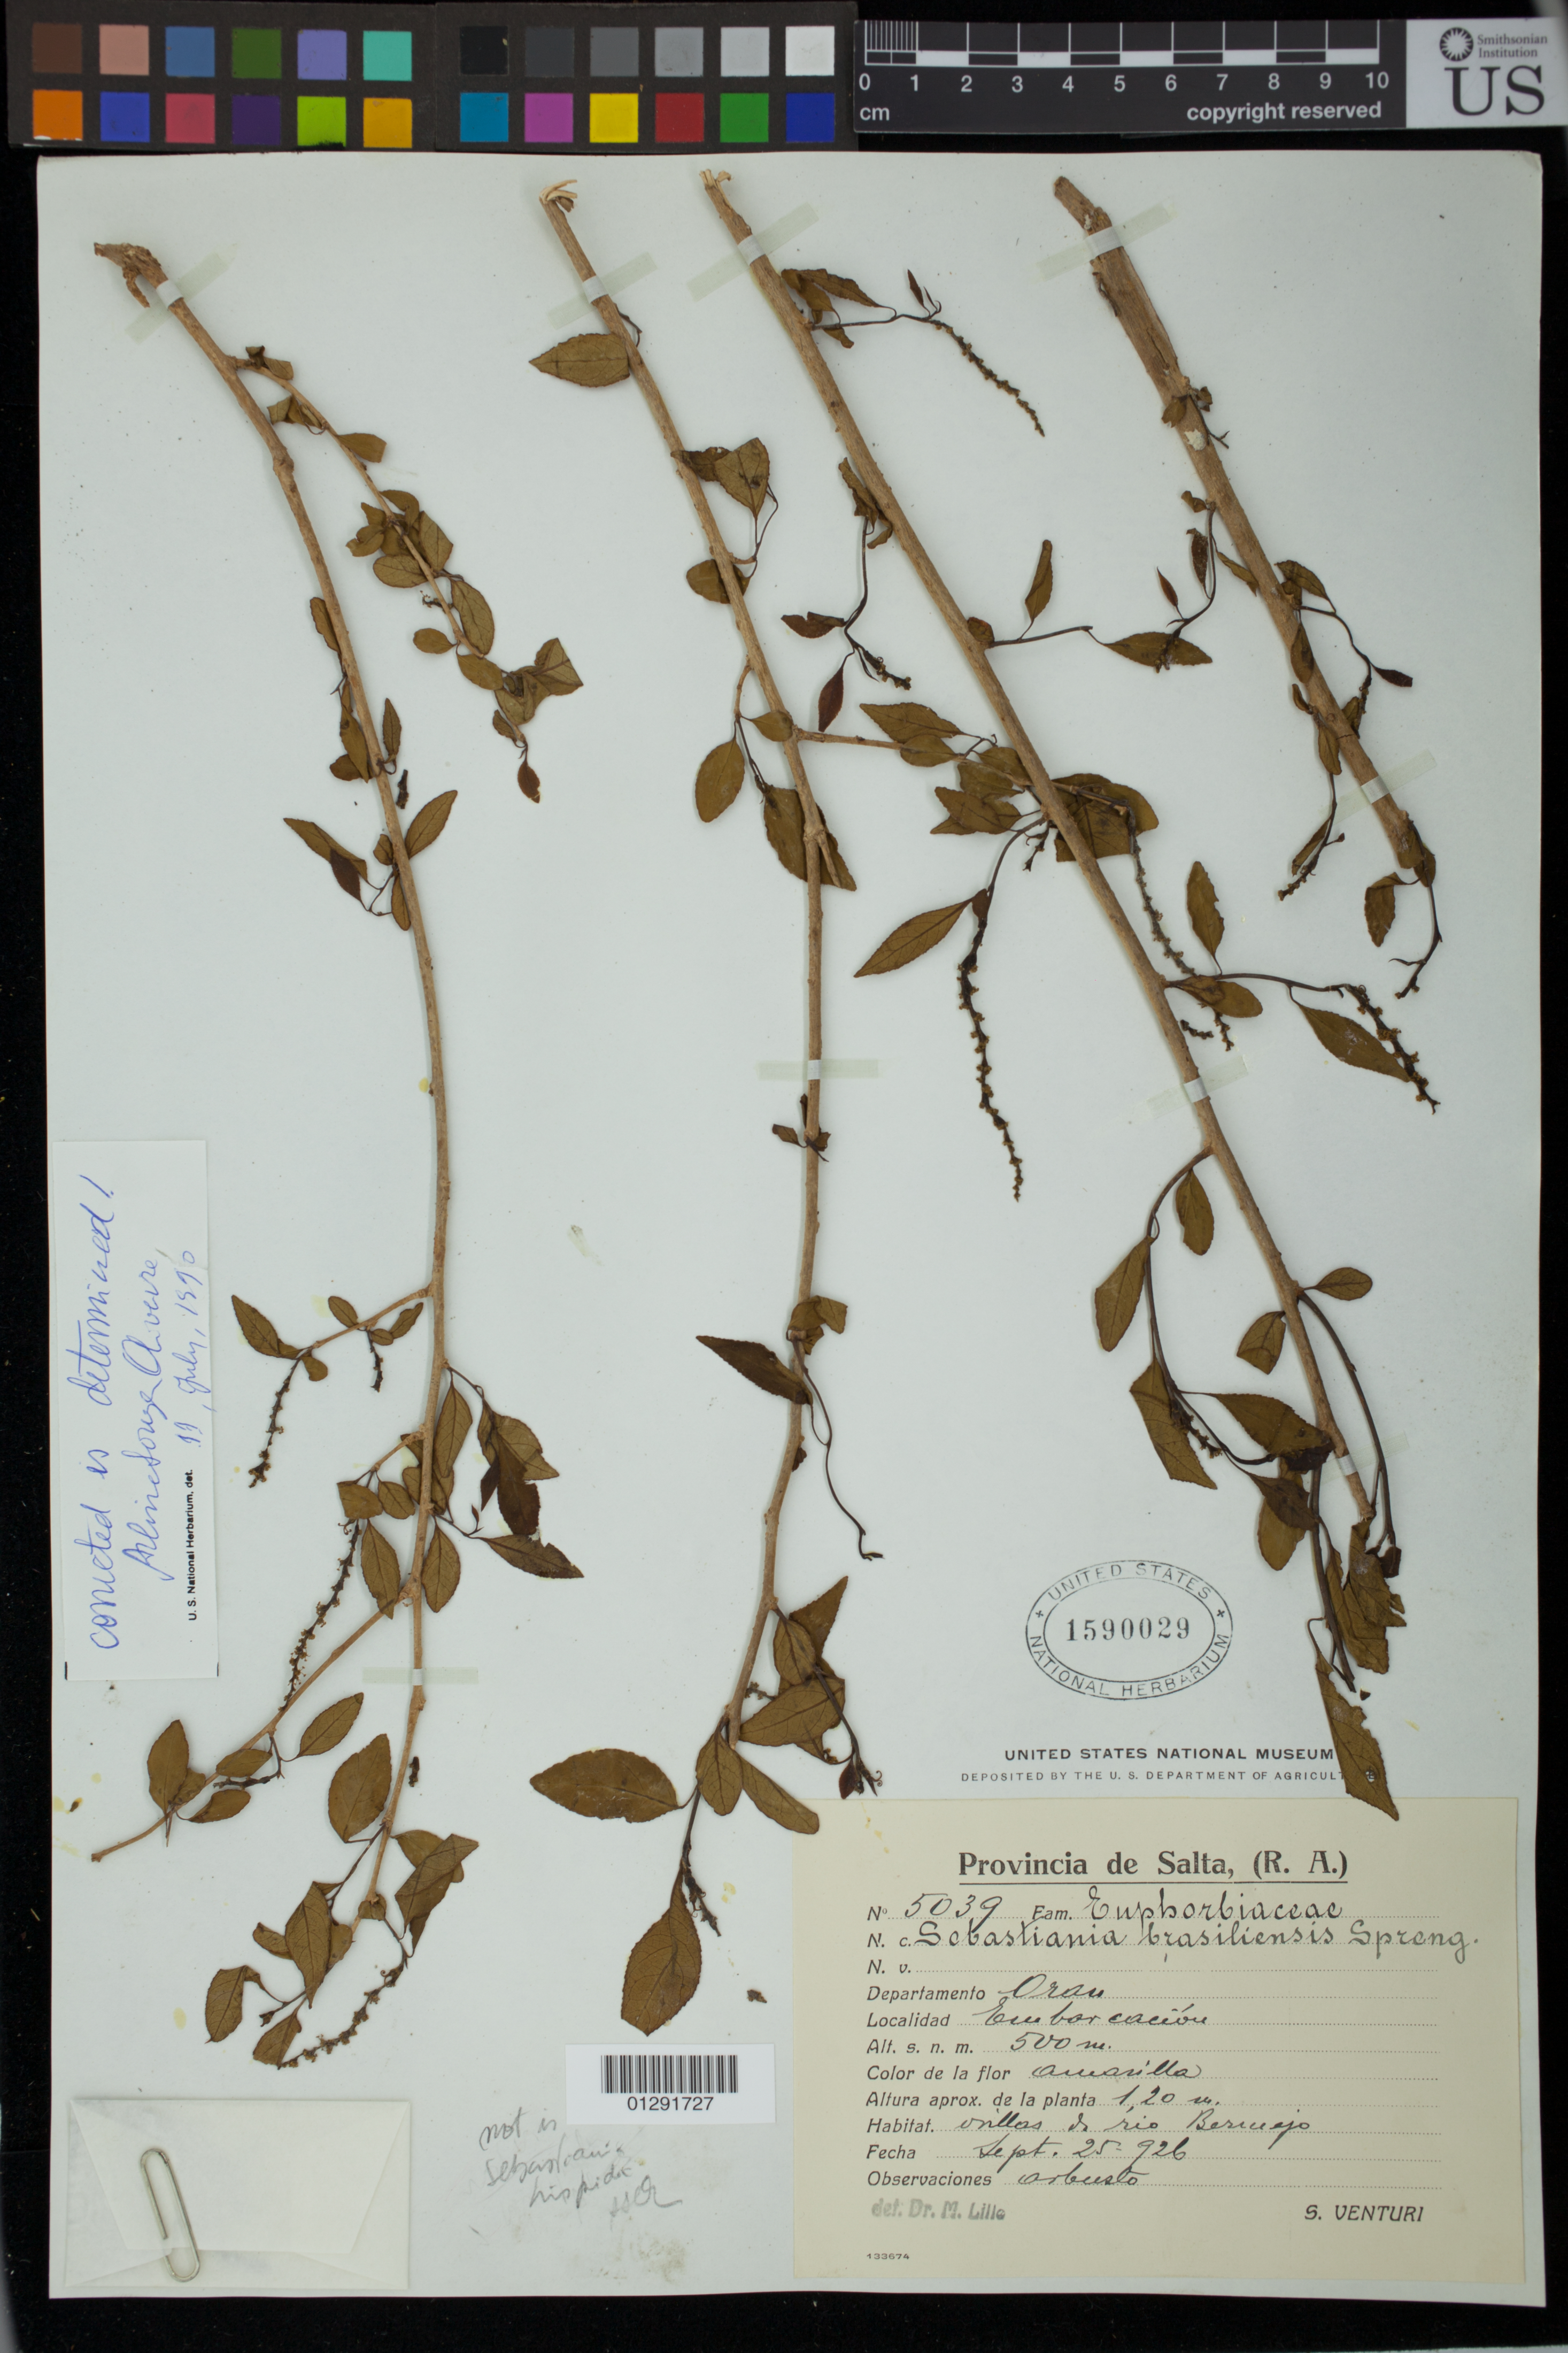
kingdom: Plantae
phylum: Tracheophyta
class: Magnoliopsida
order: Malpighiales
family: Euphorbiaceae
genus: Sebastiania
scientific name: Sebastiania hispida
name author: (Mart.) Pax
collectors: S. Venturi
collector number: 5039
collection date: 1926-09-25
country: Argentina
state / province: Salta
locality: Oran. Embarcacion.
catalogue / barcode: US 1590029